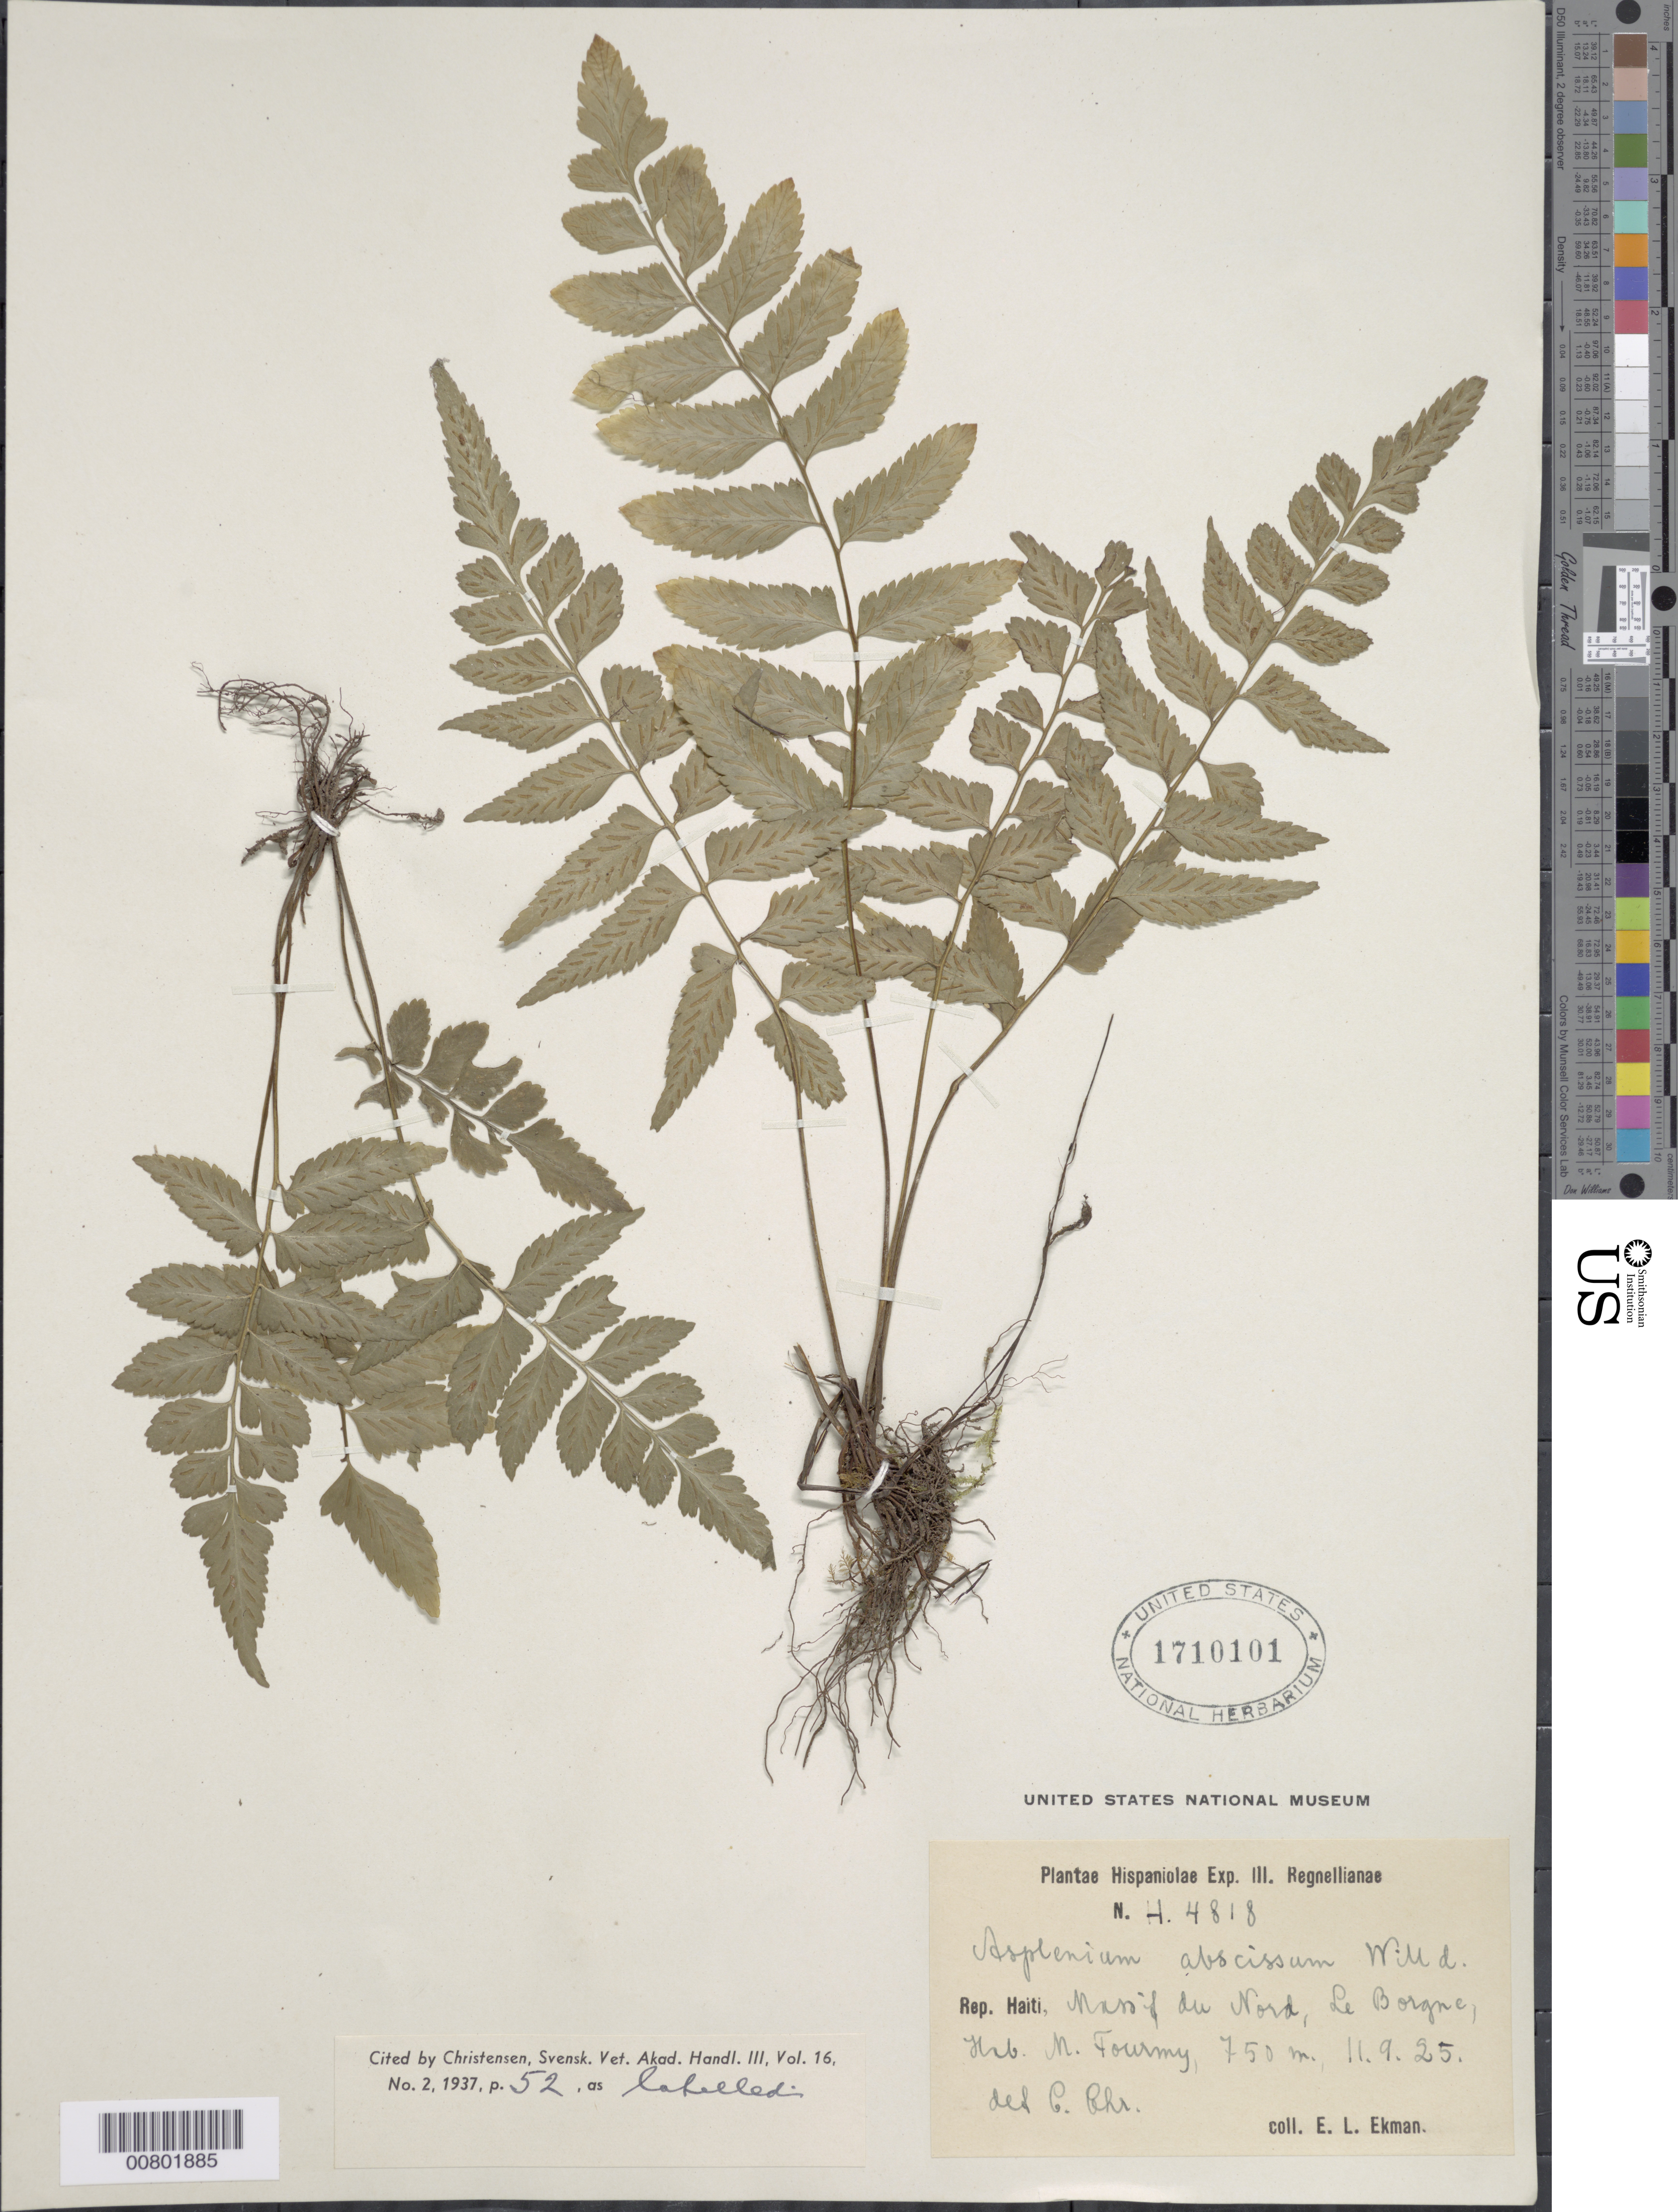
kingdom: Plantae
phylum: Tracheophyta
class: Polypodiopsida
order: Polypodiales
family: Aspleniaceae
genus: Asplenium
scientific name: Asplenium abscissum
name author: Willd.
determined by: Christensen, C. F. A.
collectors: E. L. Ekman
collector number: H 4818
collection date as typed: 11 Sep 1925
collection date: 1925-09-11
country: Haiti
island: Hispaniola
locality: Massif du Nord, Le Borgne, Hab. M. Fourmy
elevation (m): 750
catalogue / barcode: US 1710101